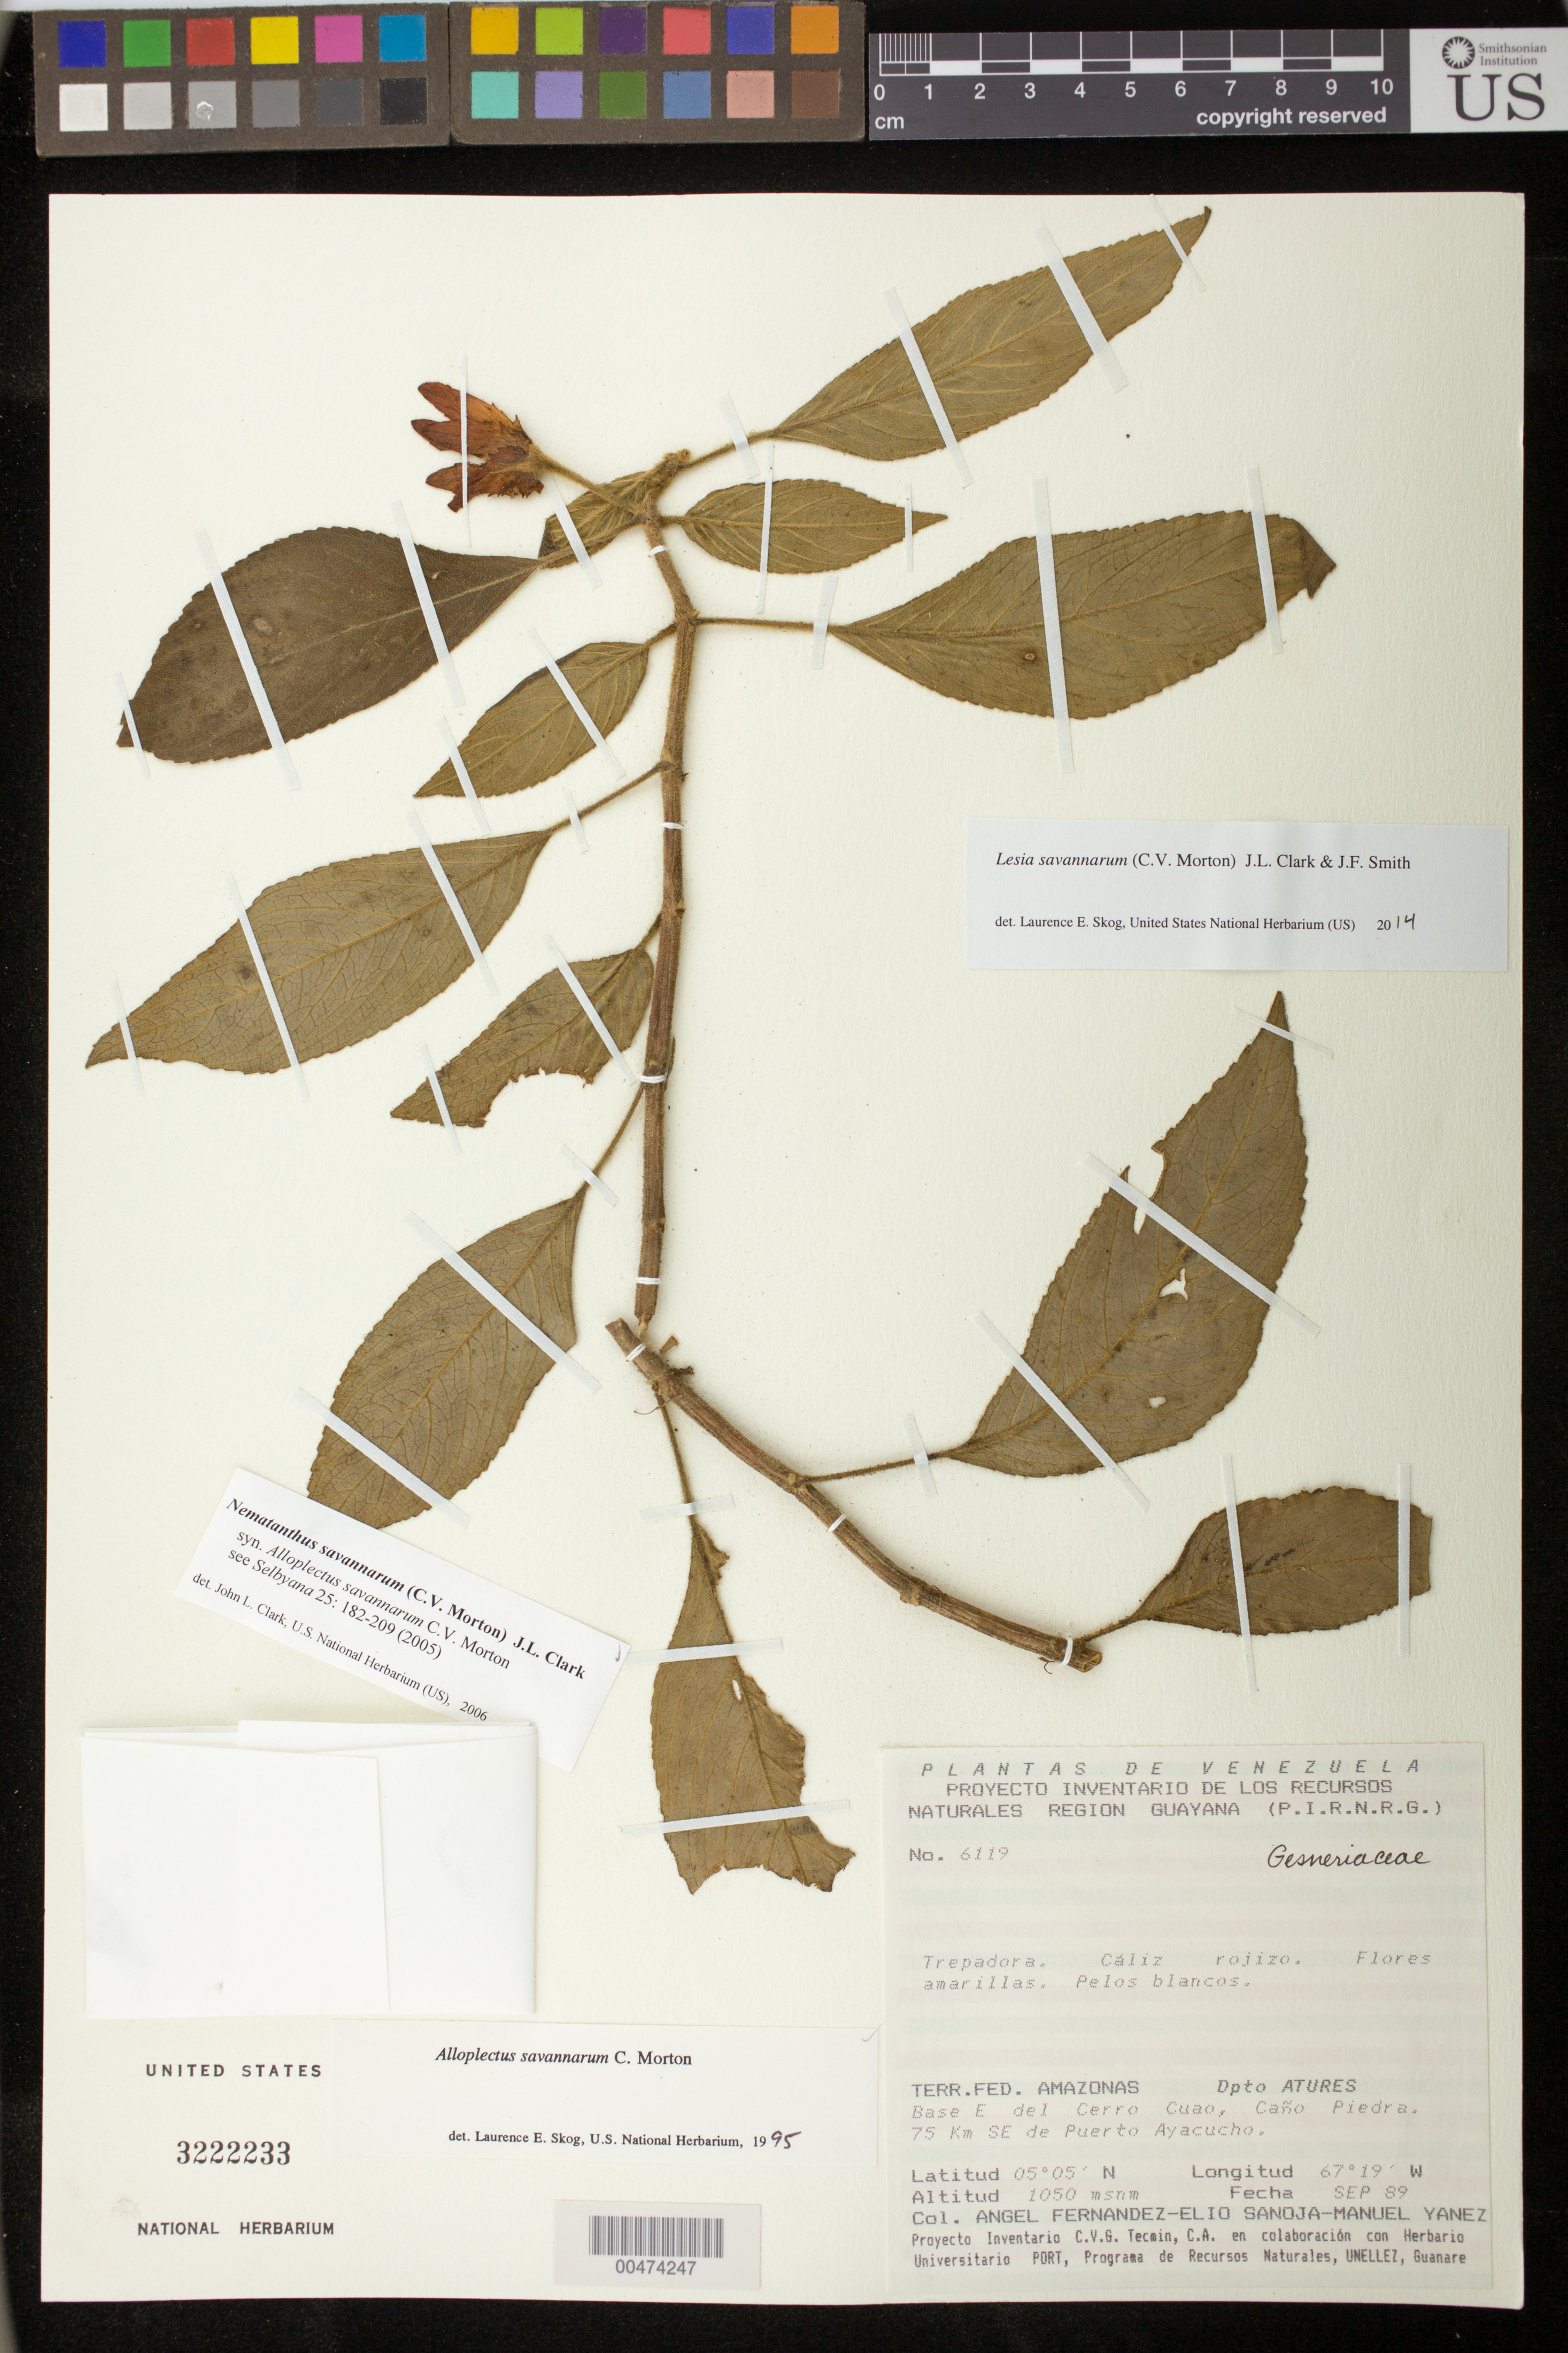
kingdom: Plantae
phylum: Tracheophyta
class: Magnoliopsida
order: Lamiales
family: Gesneriaceae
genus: Lesia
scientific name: Lesia savannarum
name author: (C.V. Morton) J.L. Clark & J.F. Sm.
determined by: Skog, Laurence E.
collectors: A. Fernández, E. Sanoja & M. Yanez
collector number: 6119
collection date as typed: Sep 1989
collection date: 1989-09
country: Venezuela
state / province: Amazonas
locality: Dpto. Atures, Base E del Cerro Cuao, Caño Piedra, 75 km SE de Puerto Ayacucho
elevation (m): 1050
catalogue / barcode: US 3222233